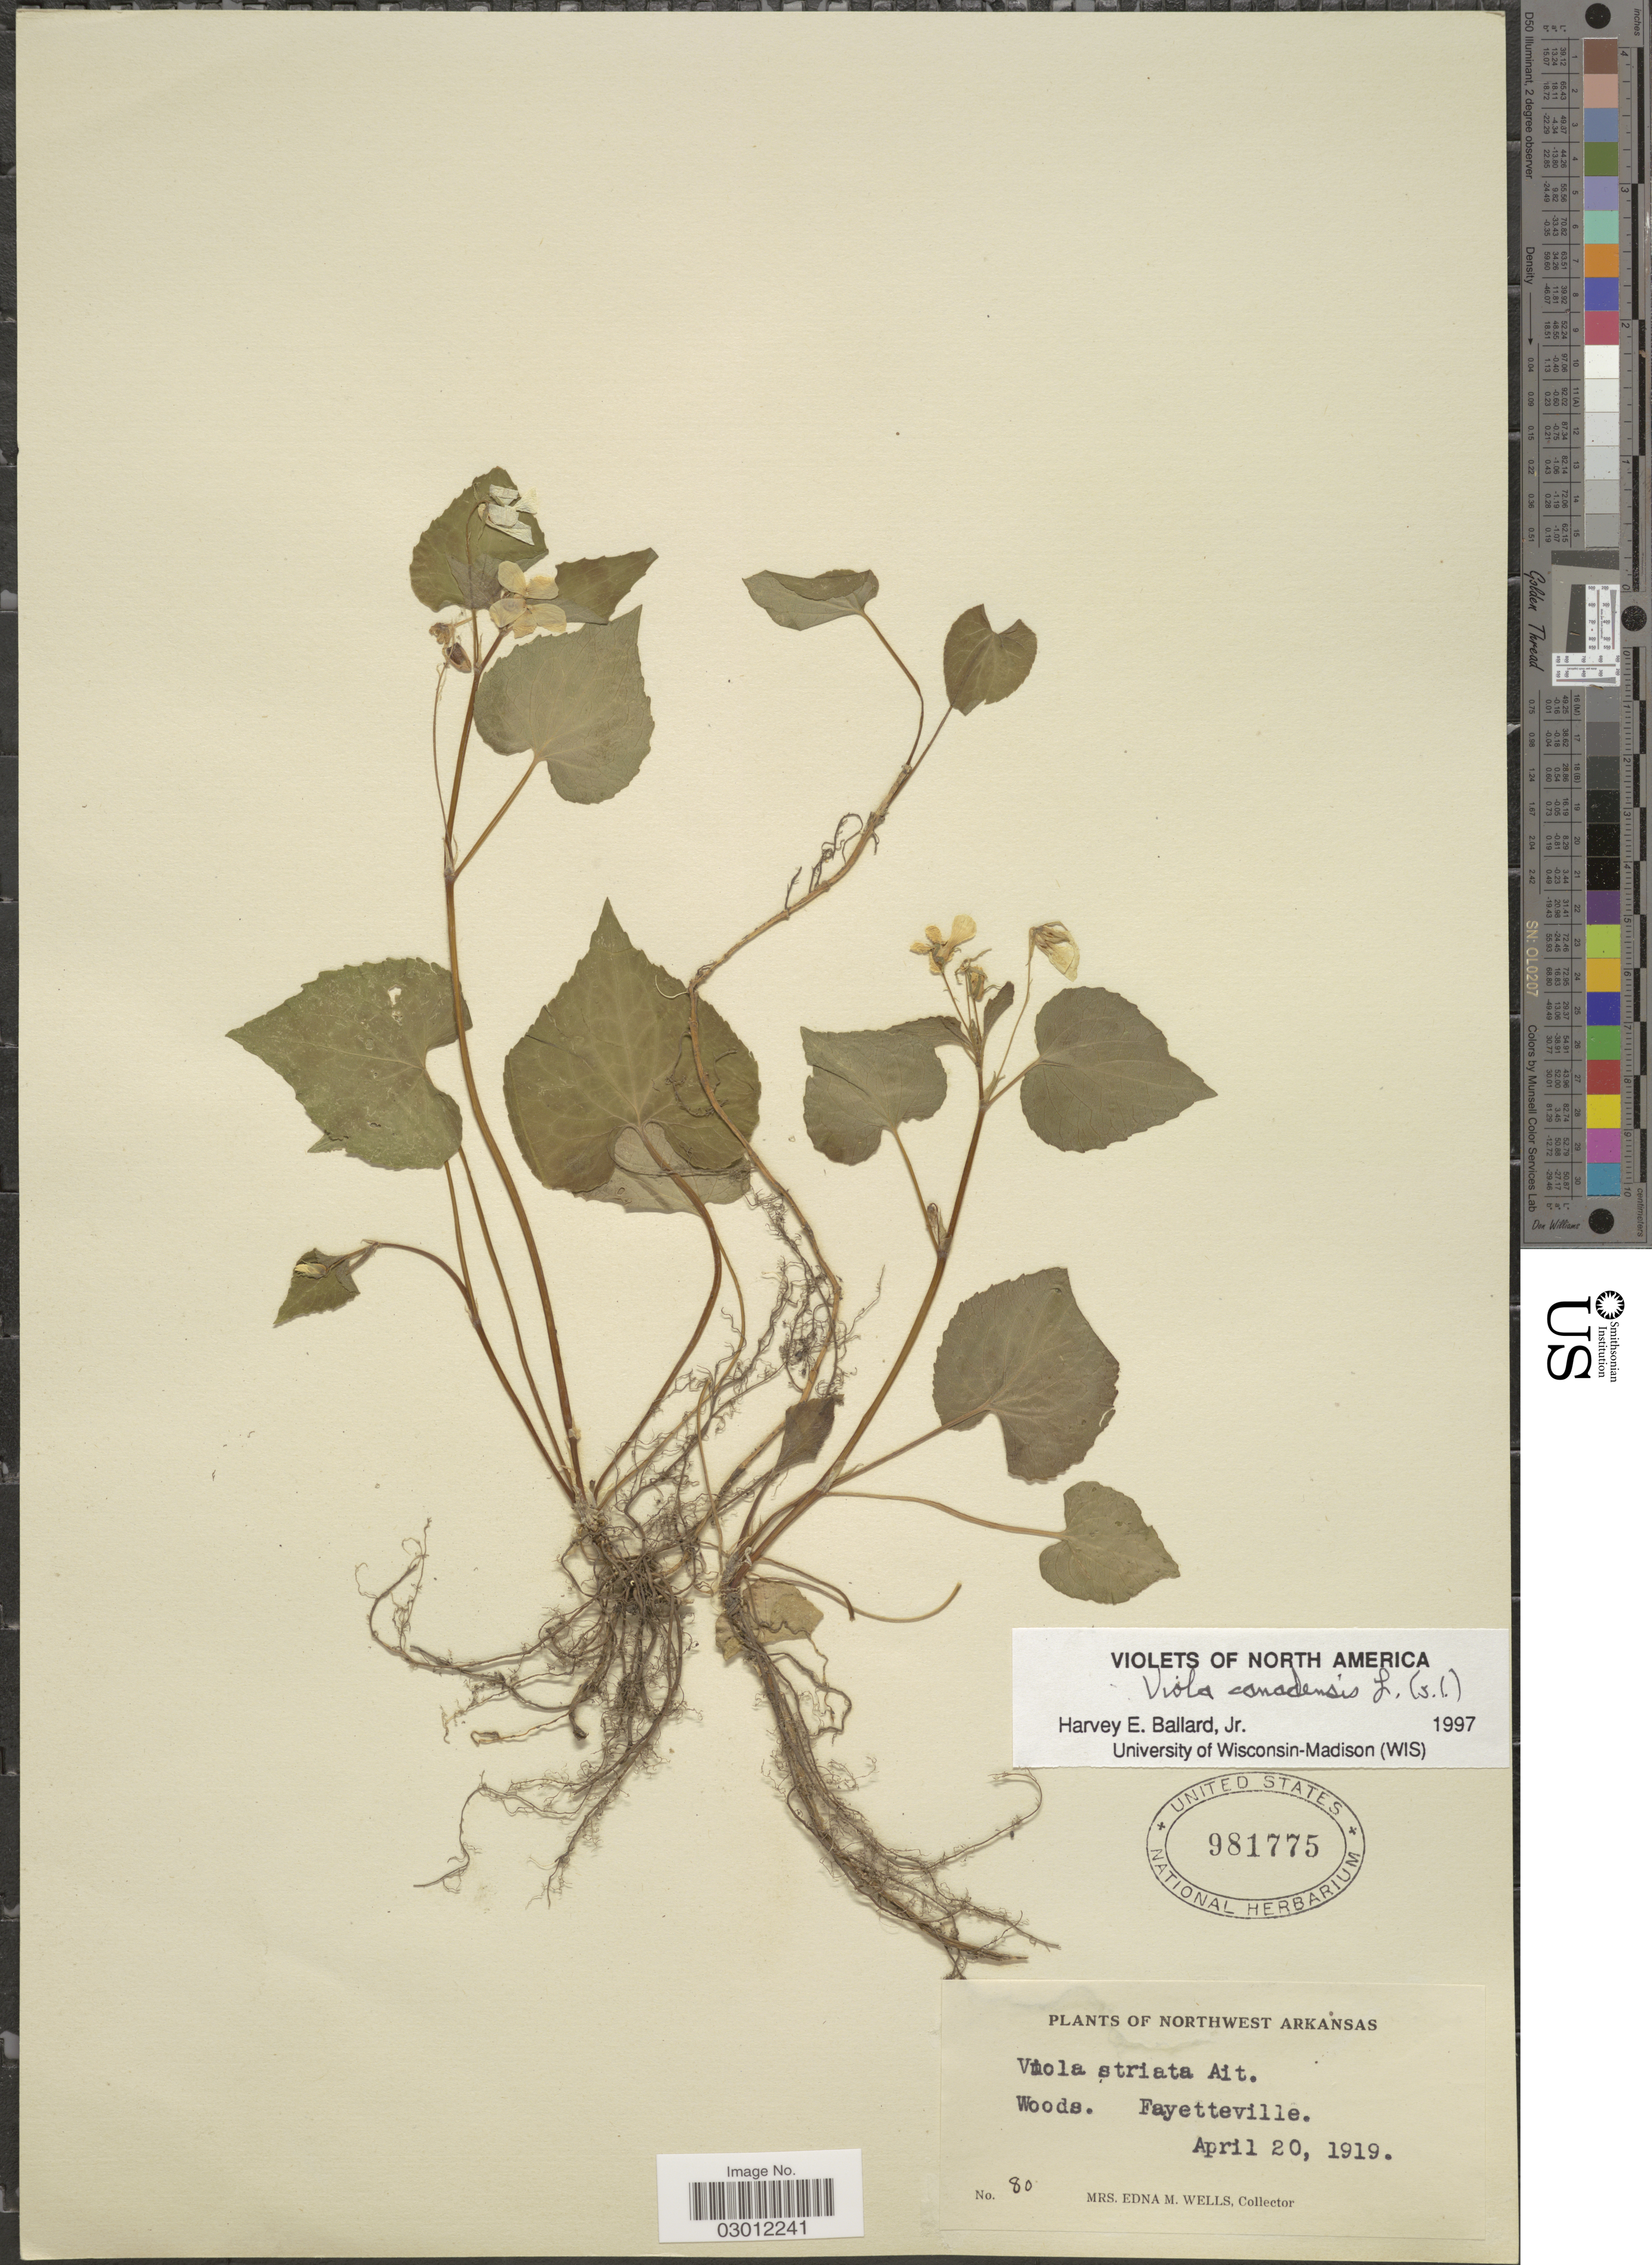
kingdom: Plantae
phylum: Tracheophyta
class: Magnoliopsida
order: Malpighiales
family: Violaceae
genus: Viola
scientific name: Viola canadensis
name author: L.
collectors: E. M. Wells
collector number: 80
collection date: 1919-04-20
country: United States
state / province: Arkansas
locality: Northwest Arkansas. Fayetteville.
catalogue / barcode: US 981775